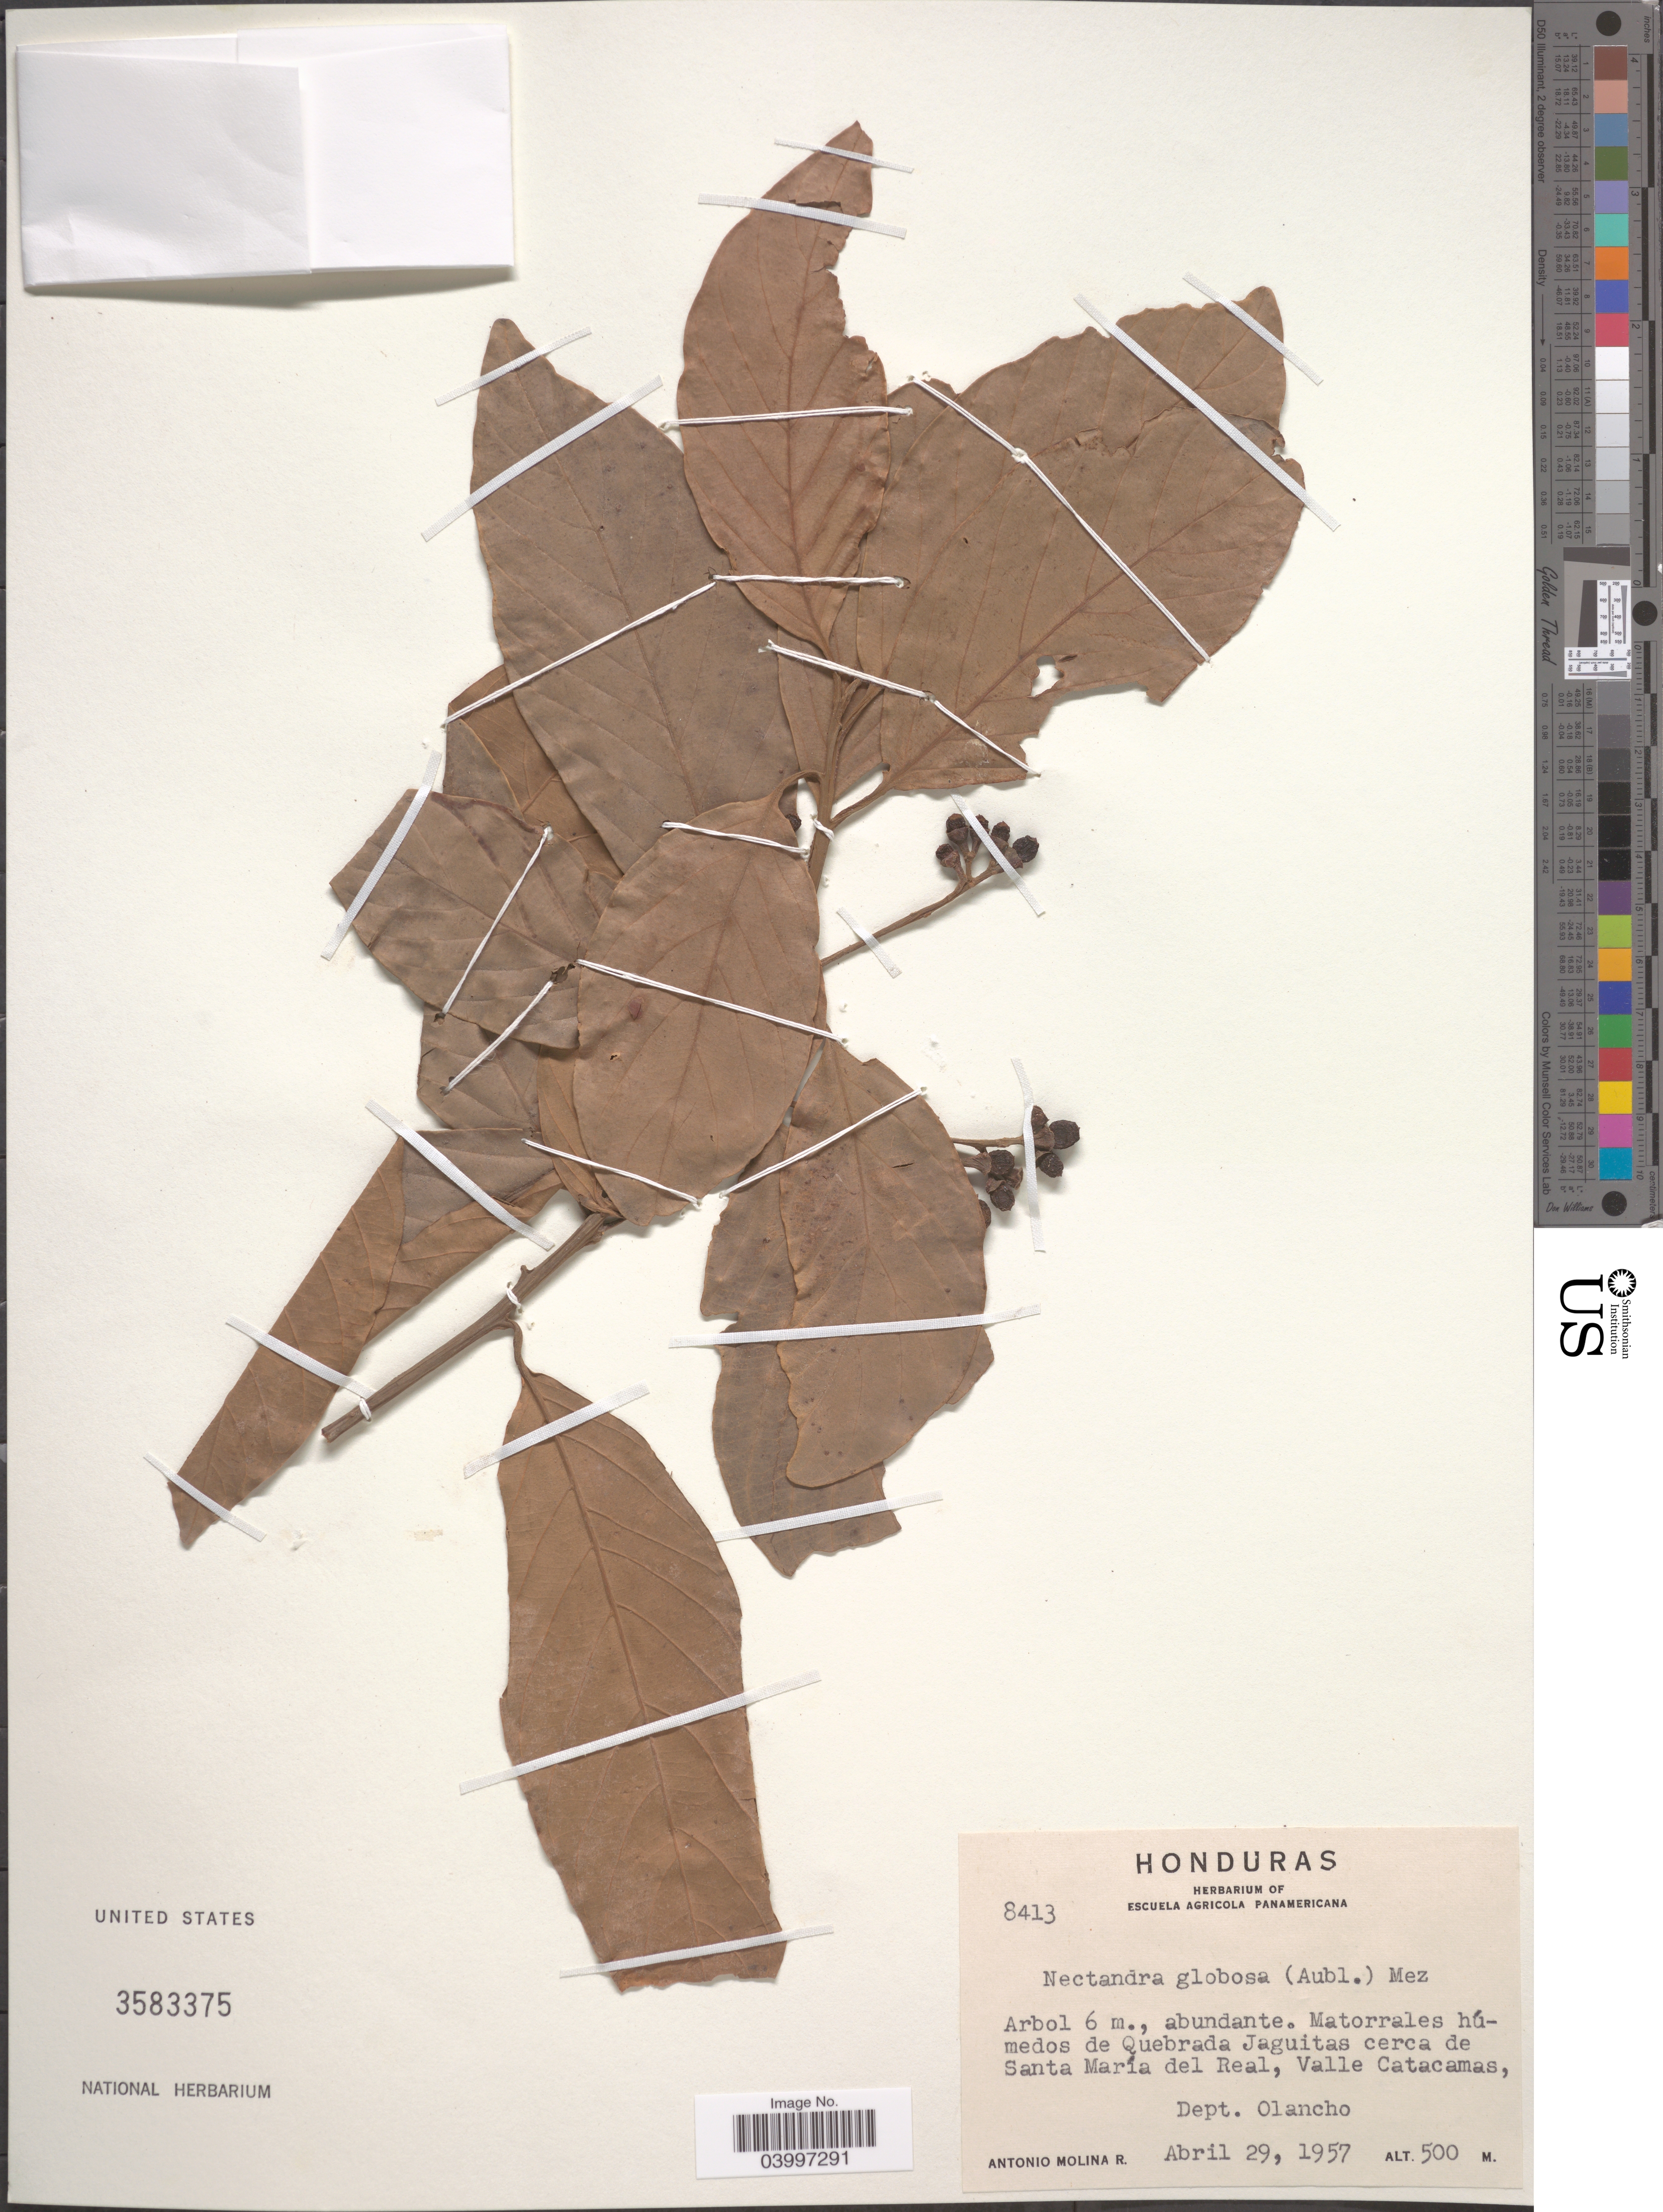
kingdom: Plantae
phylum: Tracheophyta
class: Magnoliopsida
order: Laurales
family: Lauraceae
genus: Nectandra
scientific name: Nectandra globosa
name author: (Aubl.) Mez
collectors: A. Molina R.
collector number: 8413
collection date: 1957-04-29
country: Honduras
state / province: Olancho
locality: Quebrada Jaguitas cerca de Santa María del Real, Valle Catacamas, Dept. Olancho.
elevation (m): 500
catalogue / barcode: US 3583375